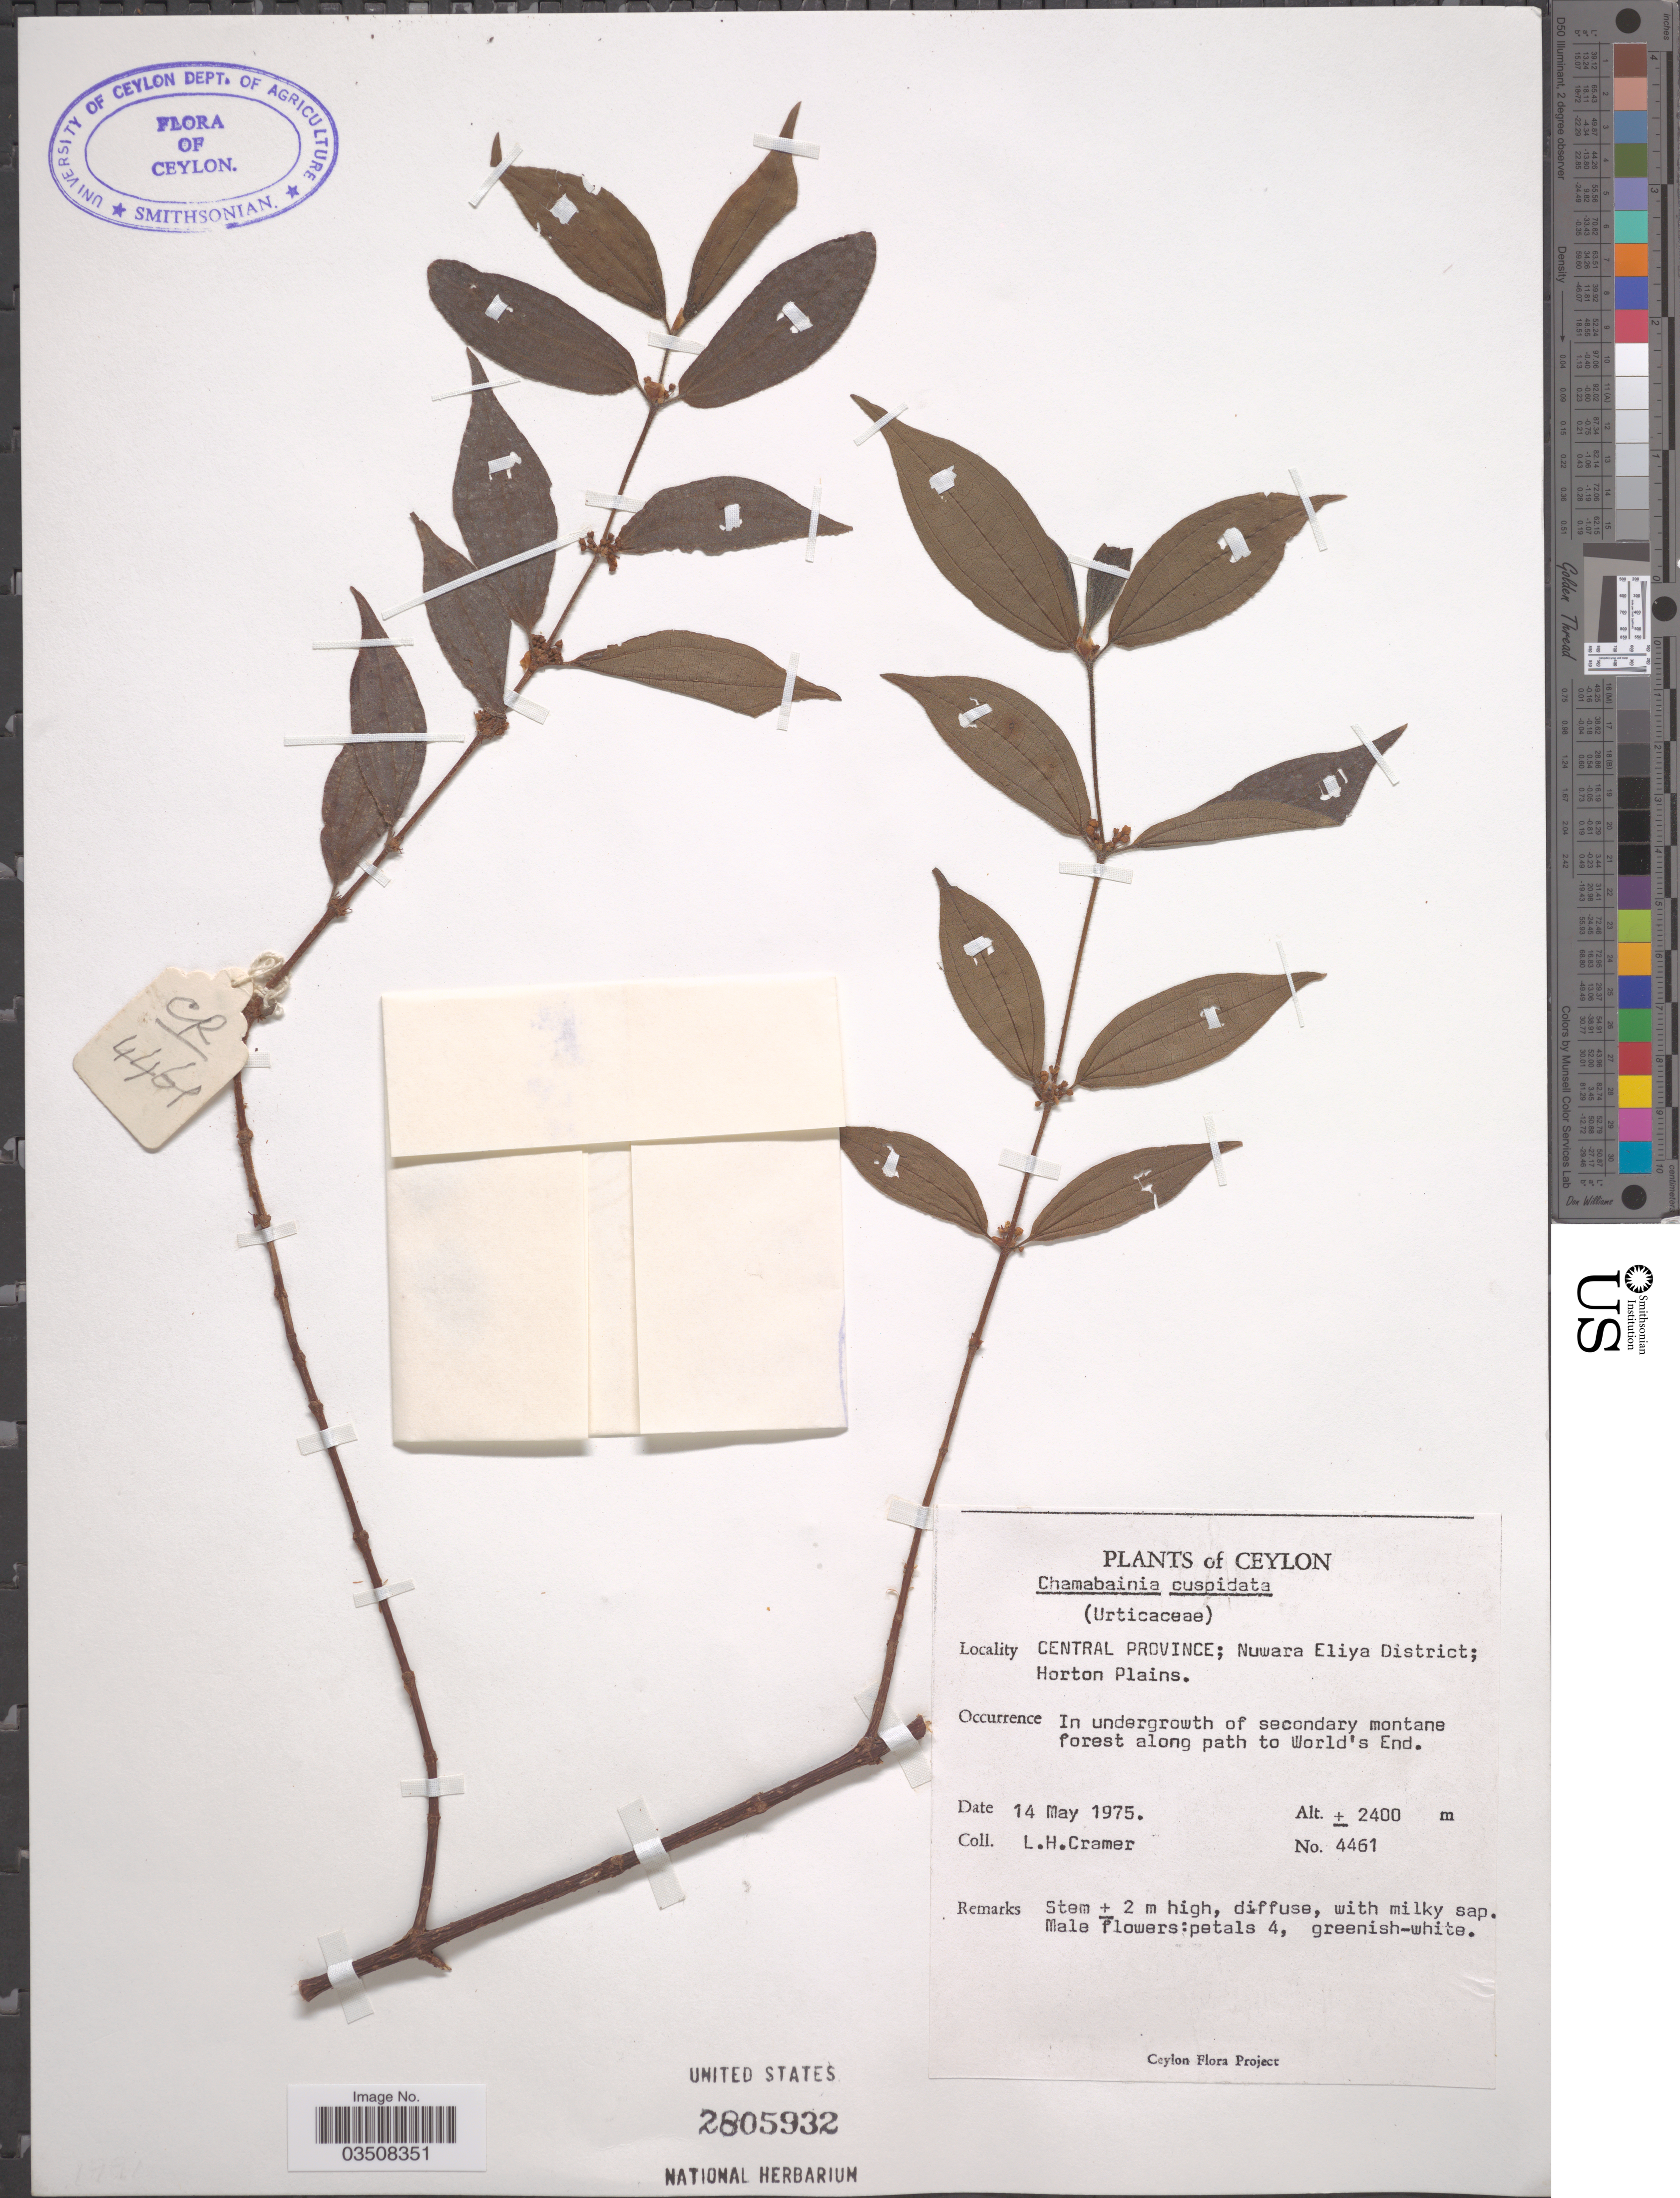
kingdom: Plantae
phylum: Tracheophyta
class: Magnoliopsida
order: Rosales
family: Urticaceae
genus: Chamabainia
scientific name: Chamabainia cuspidata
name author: Wight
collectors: L. H. Cramer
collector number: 4461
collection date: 1975-05-14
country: Sri Lanka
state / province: Central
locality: Ceylon. Nuwara Eliya District; Horton Plains. In undergrowth of secondary montane forest along path to World's End.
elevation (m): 2400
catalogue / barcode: US 2805932